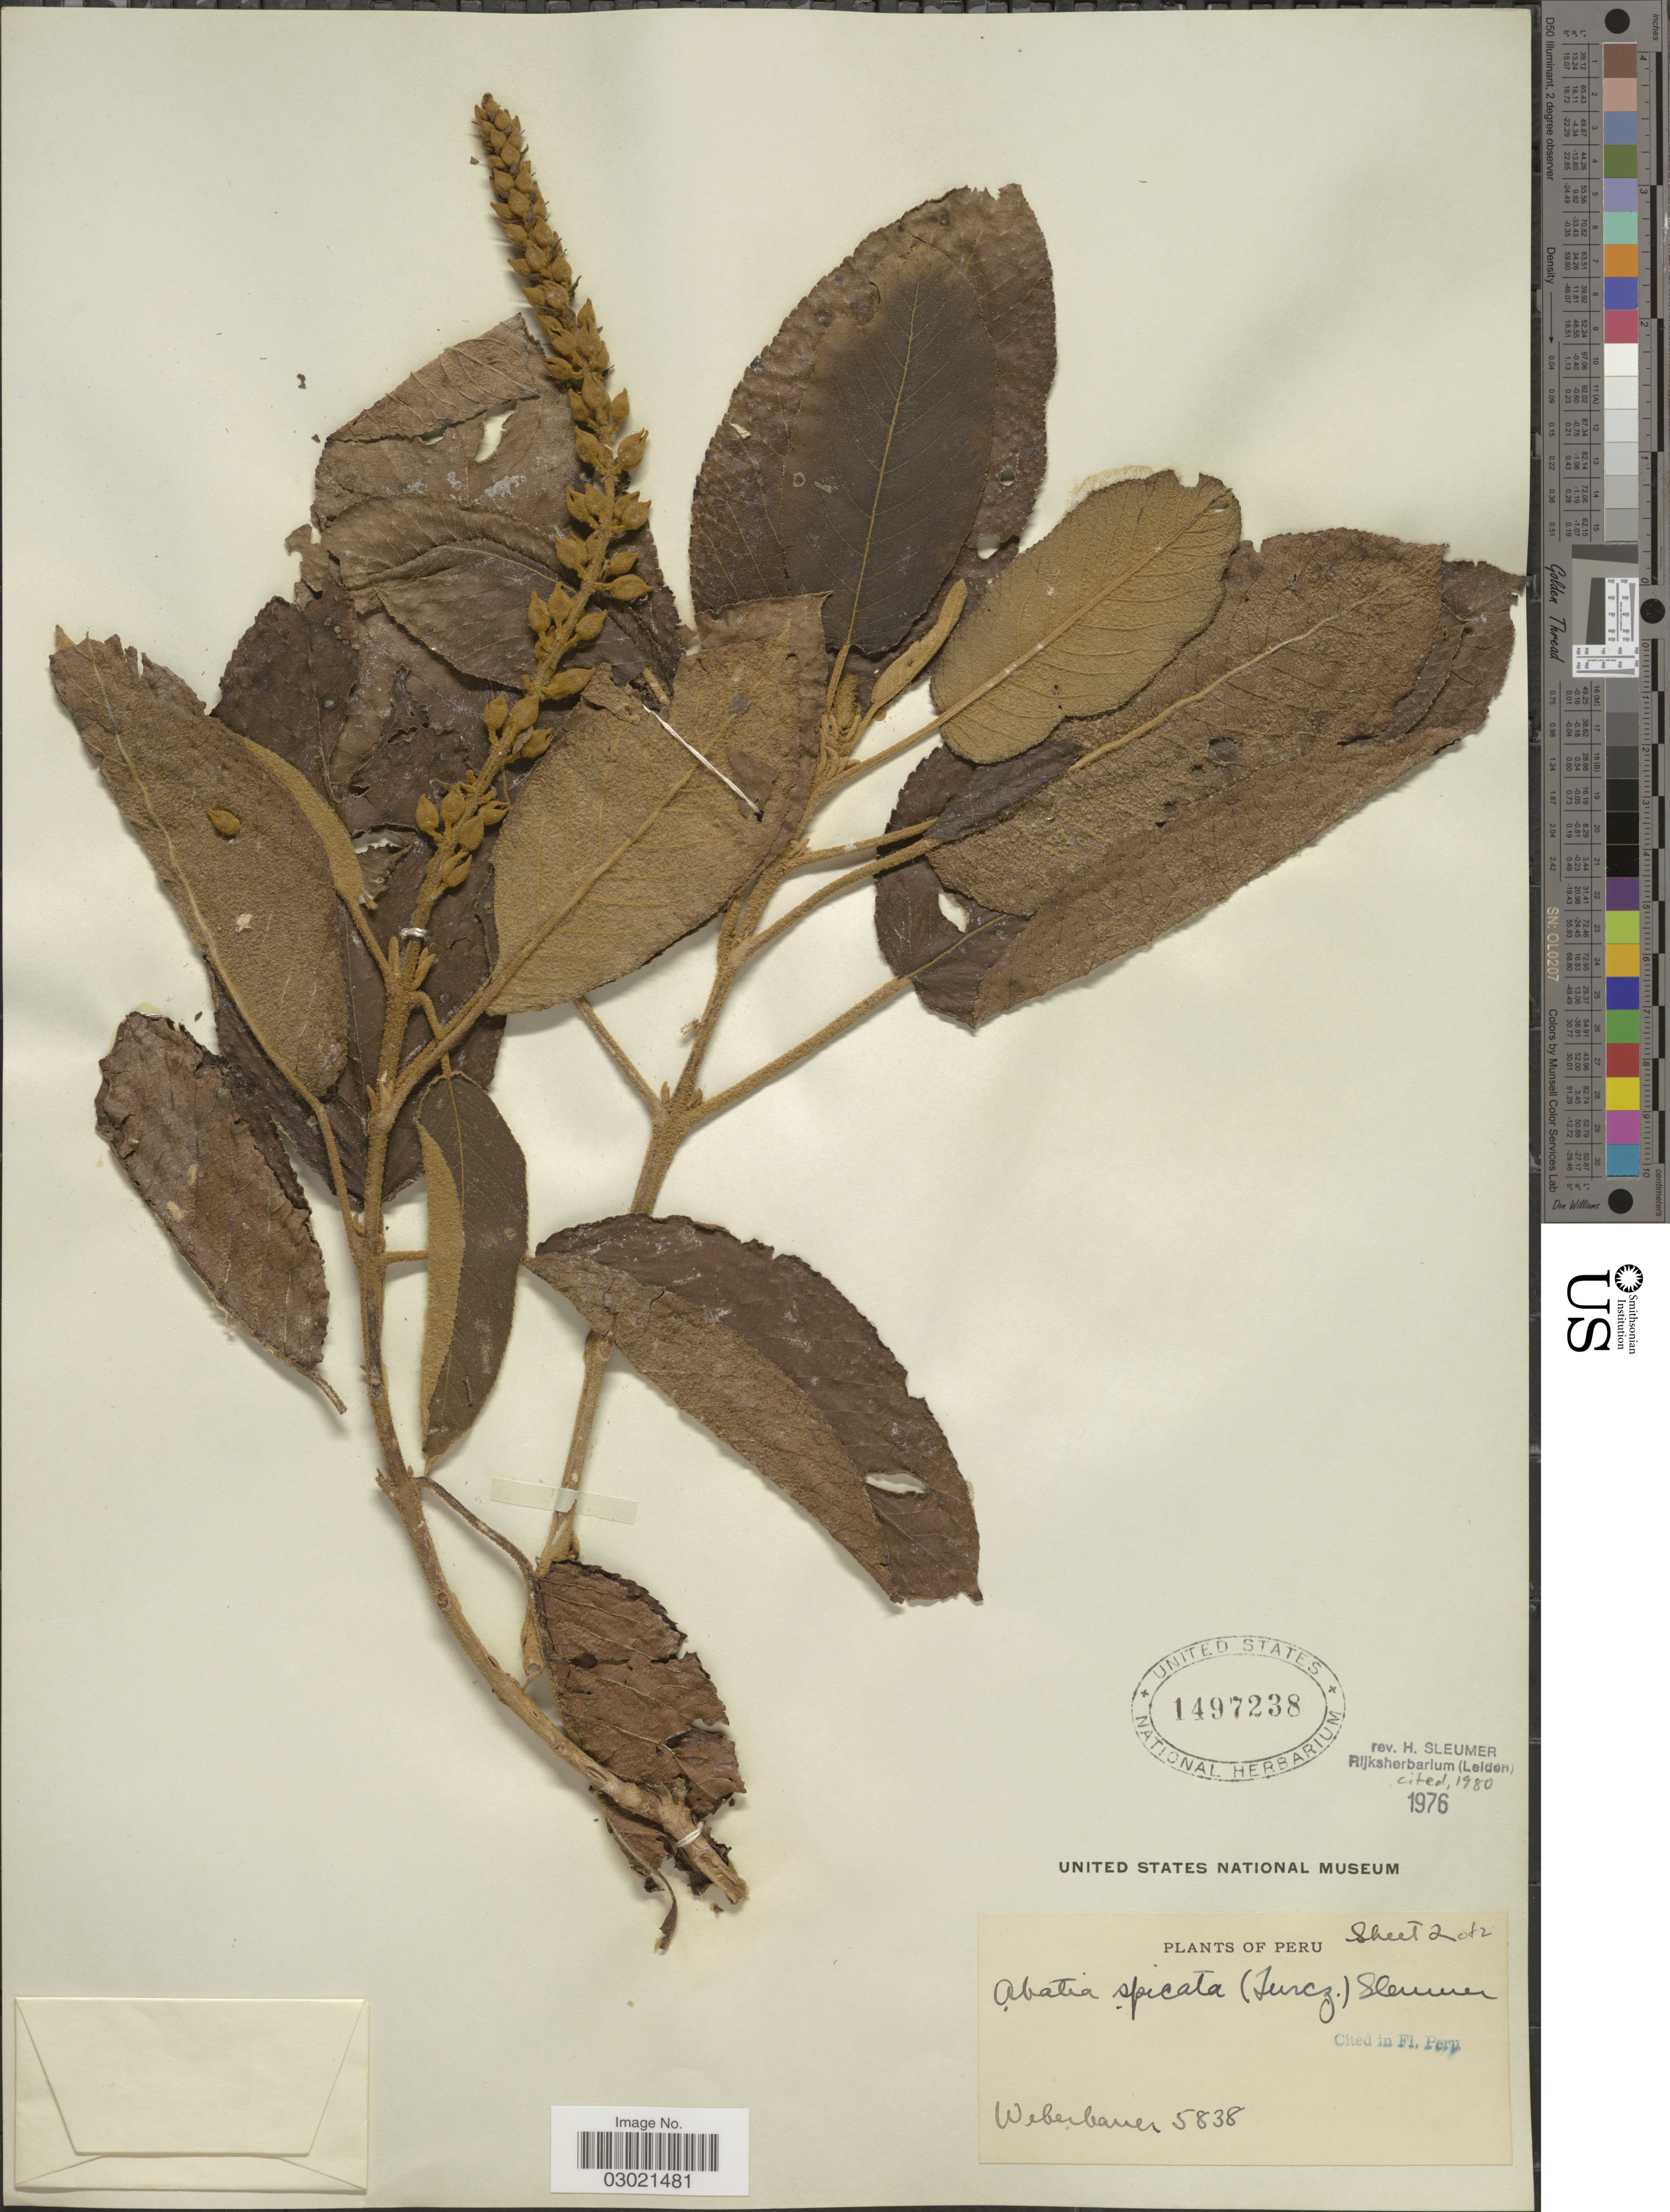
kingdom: Plantae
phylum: Tracheophyta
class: Magnoliopsida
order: Malpighiales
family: Salicaceae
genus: Abatia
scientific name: Abatia spicata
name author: (Turcz.) Sleumer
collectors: Weberbauer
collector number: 5838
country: Peru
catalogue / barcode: US 1497238